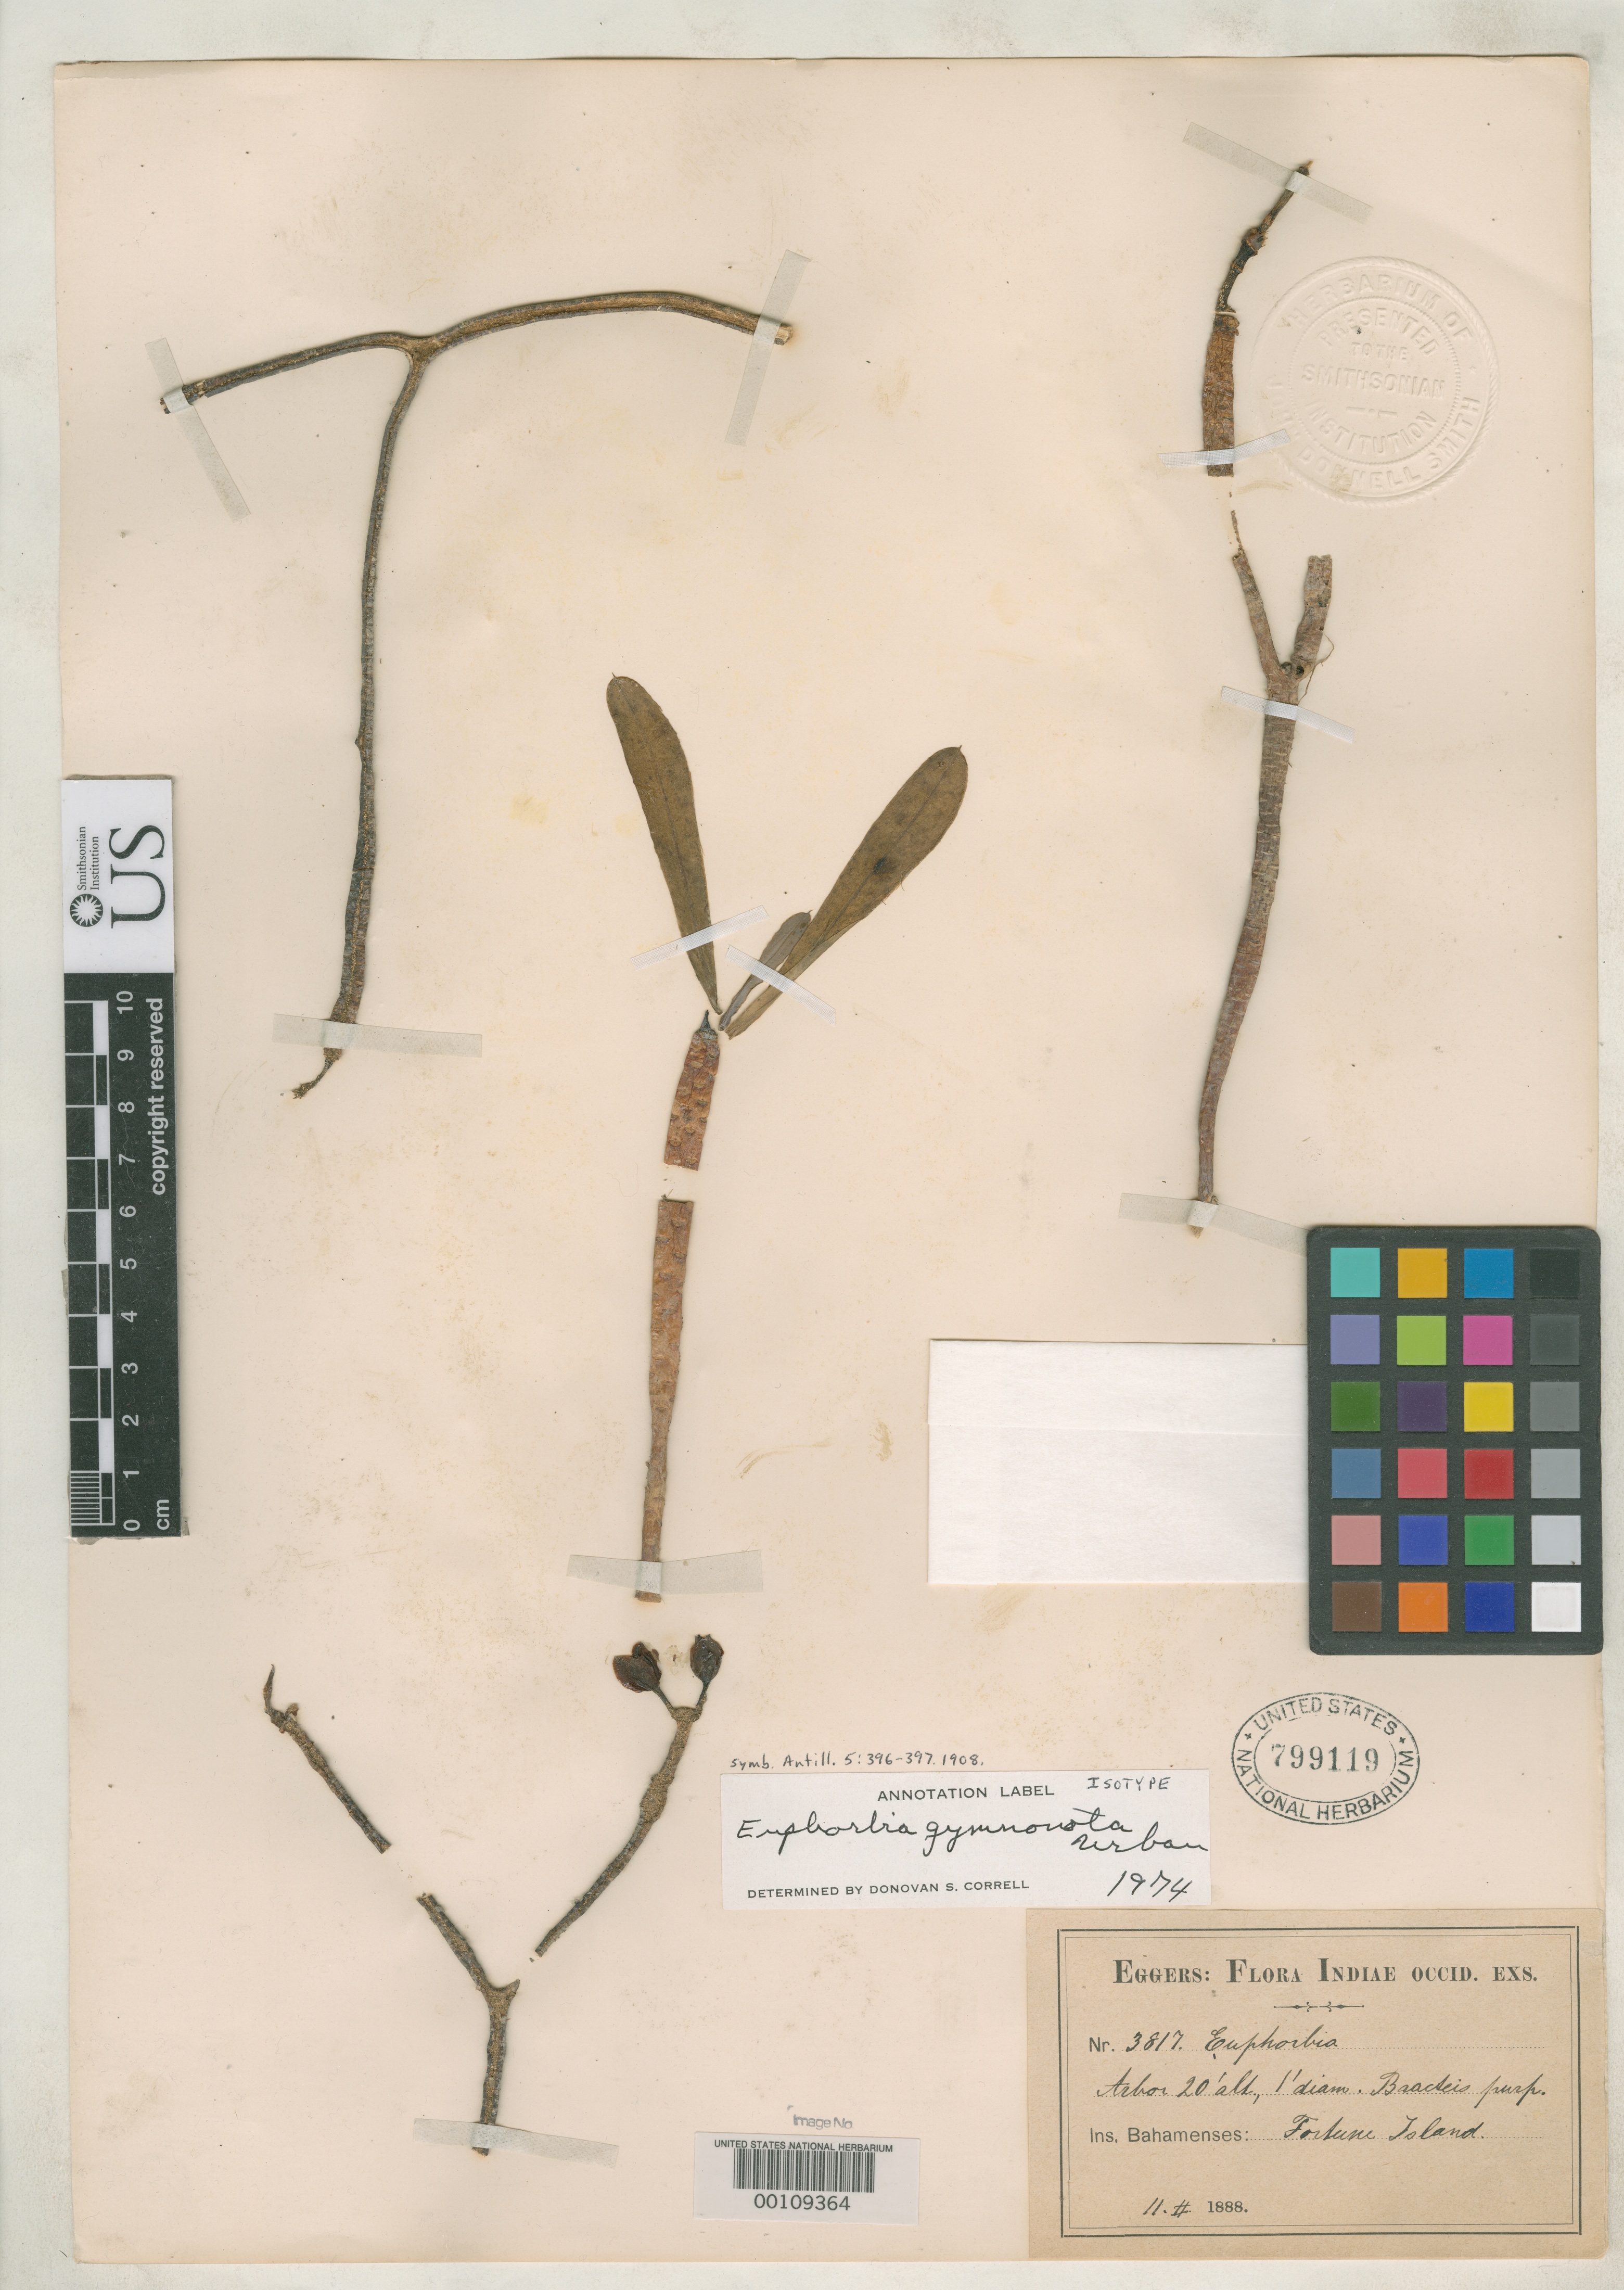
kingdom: Plantae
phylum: Tracheophyta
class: Magnoliopsida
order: Malpighiales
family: Euphorbiaceae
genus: Euphorbia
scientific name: Euphorbia gymnonota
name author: Urb.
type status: Isotype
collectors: H. F. A. von Eggers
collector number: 3817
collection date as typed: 11 Feb 1888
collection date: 1888-02-11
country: Bahamas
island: Fortune Island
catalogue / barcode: US 799119